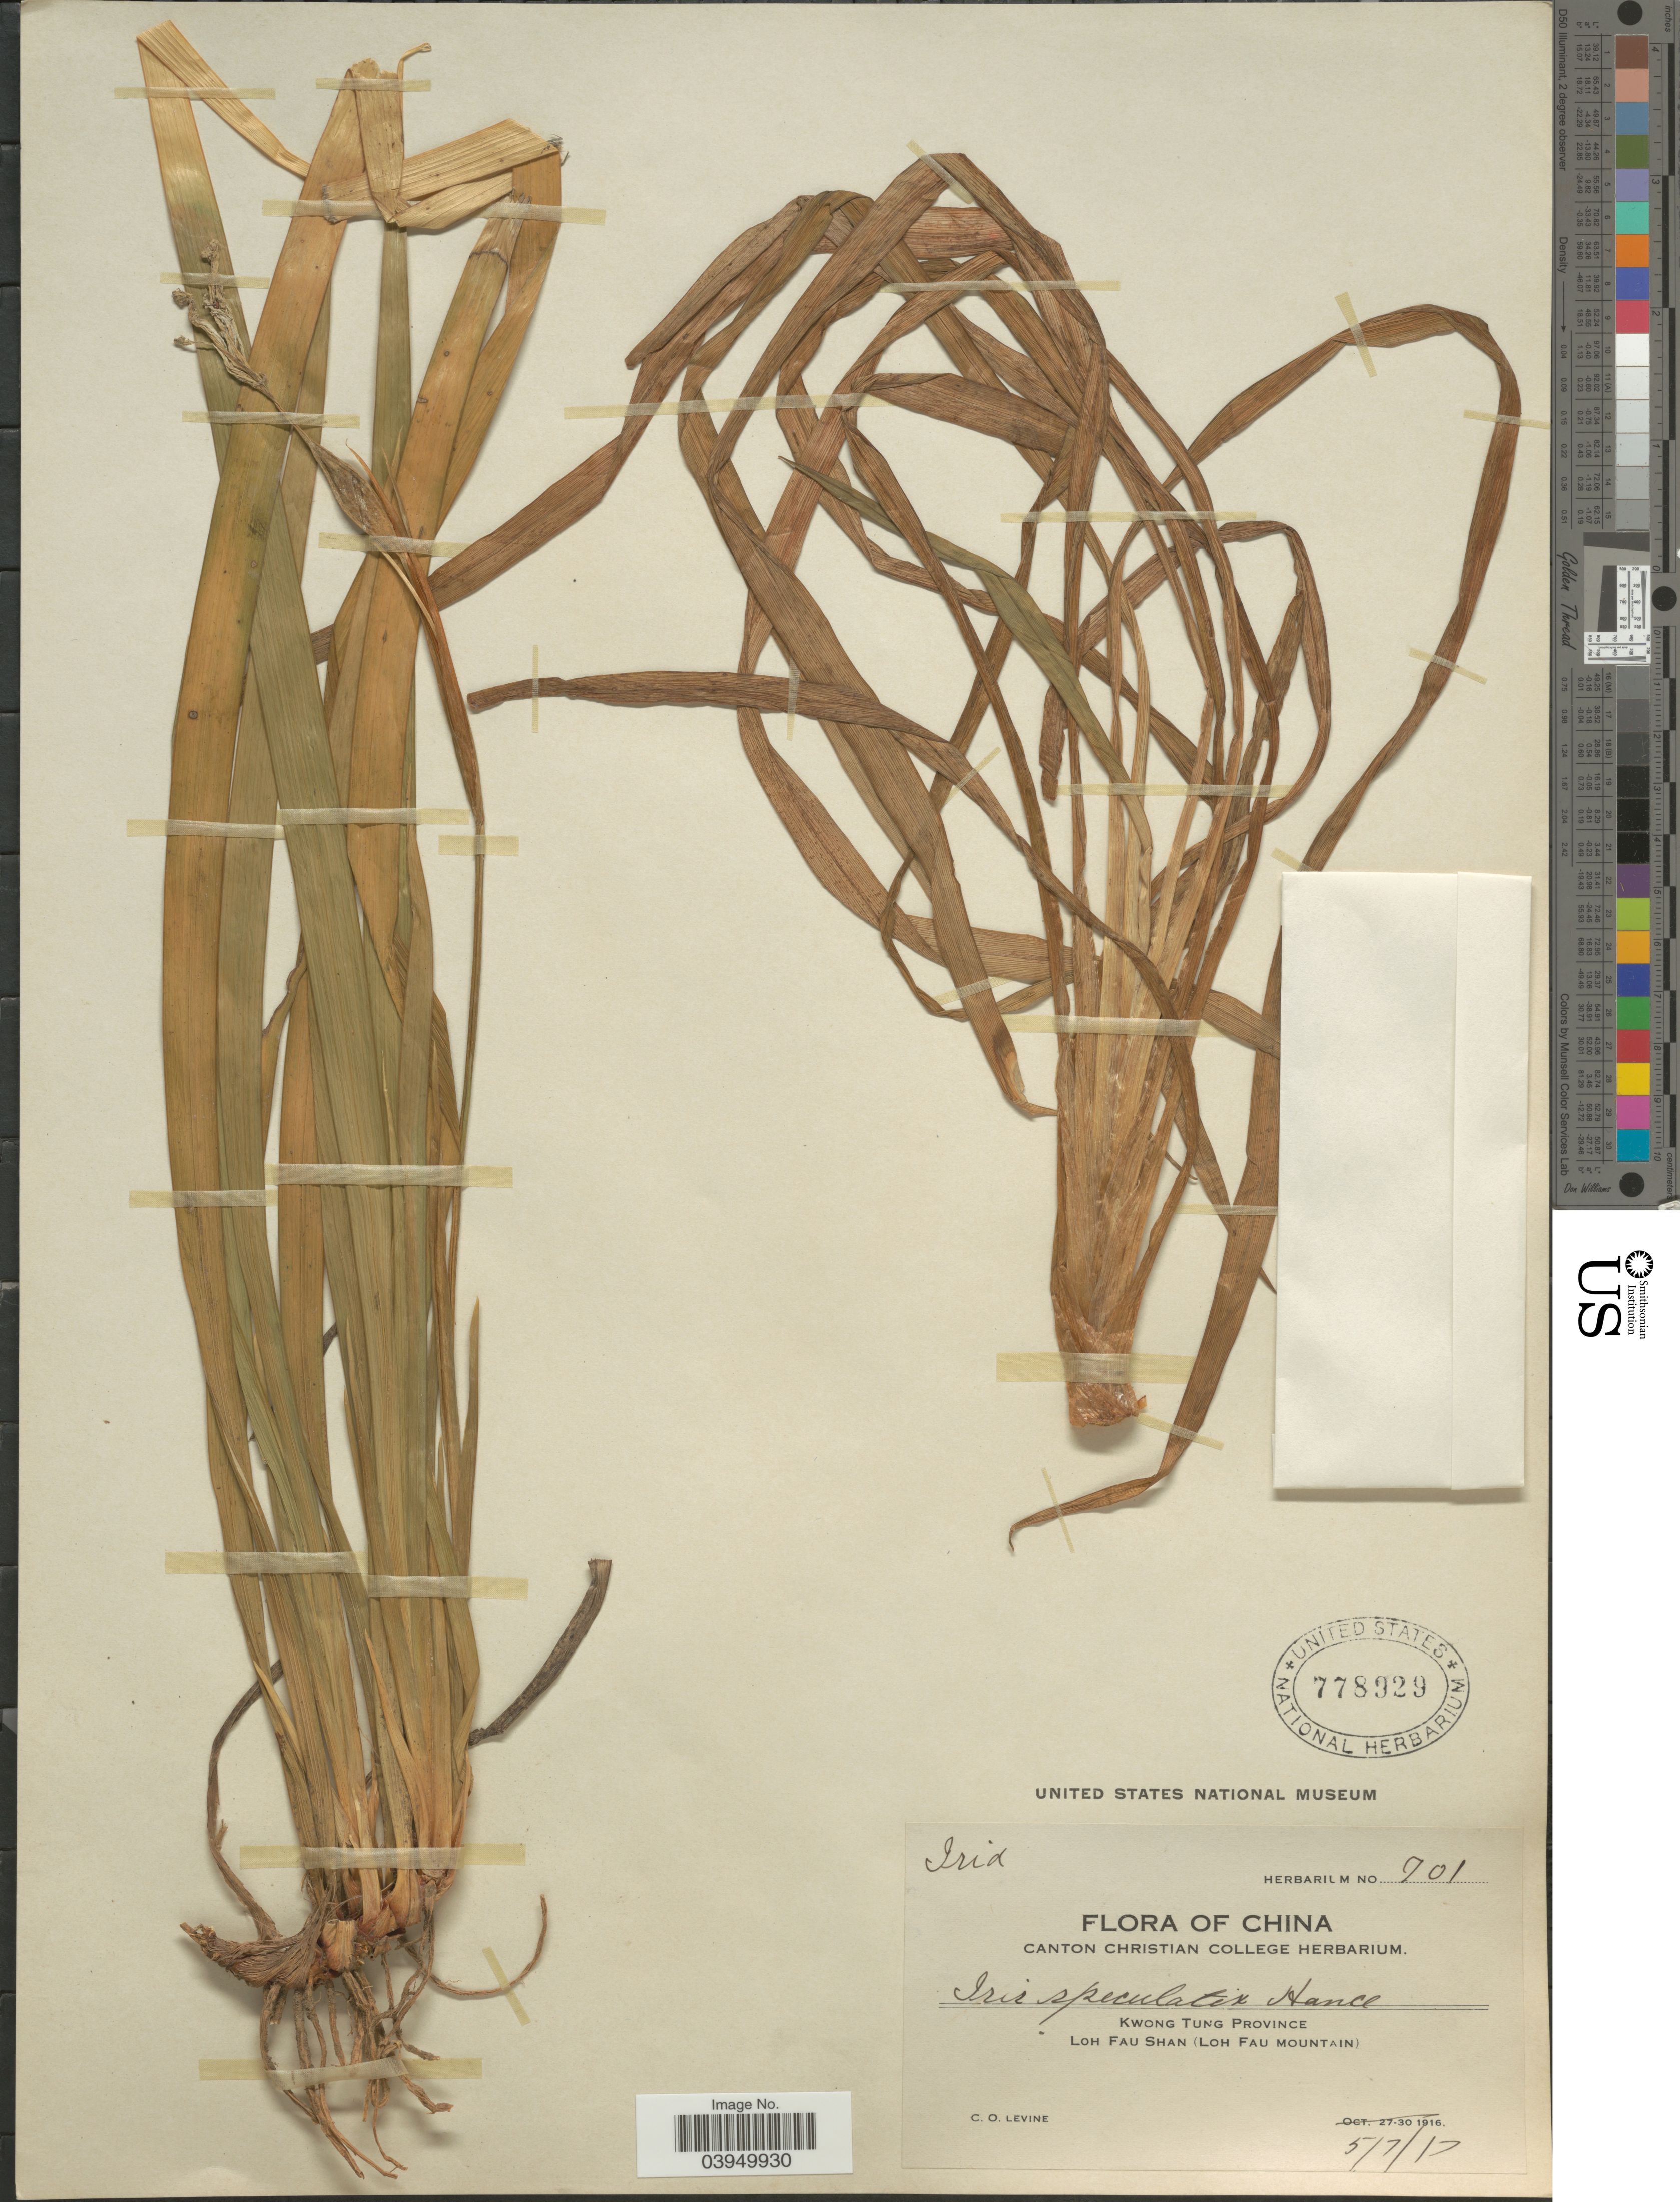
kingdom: Plantae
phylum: Tracheophyta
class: Liliopsida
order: Asparagales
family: Iridaceae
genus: Iris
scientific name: Iris speculatrix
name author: Hance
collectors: C. O. Levine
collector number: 701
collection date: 1917-07-05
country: China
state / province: Guangdong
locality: Kwong Tung Province. Loh Fau Shan (Loh Fau Mountain).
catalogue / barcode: US 778929